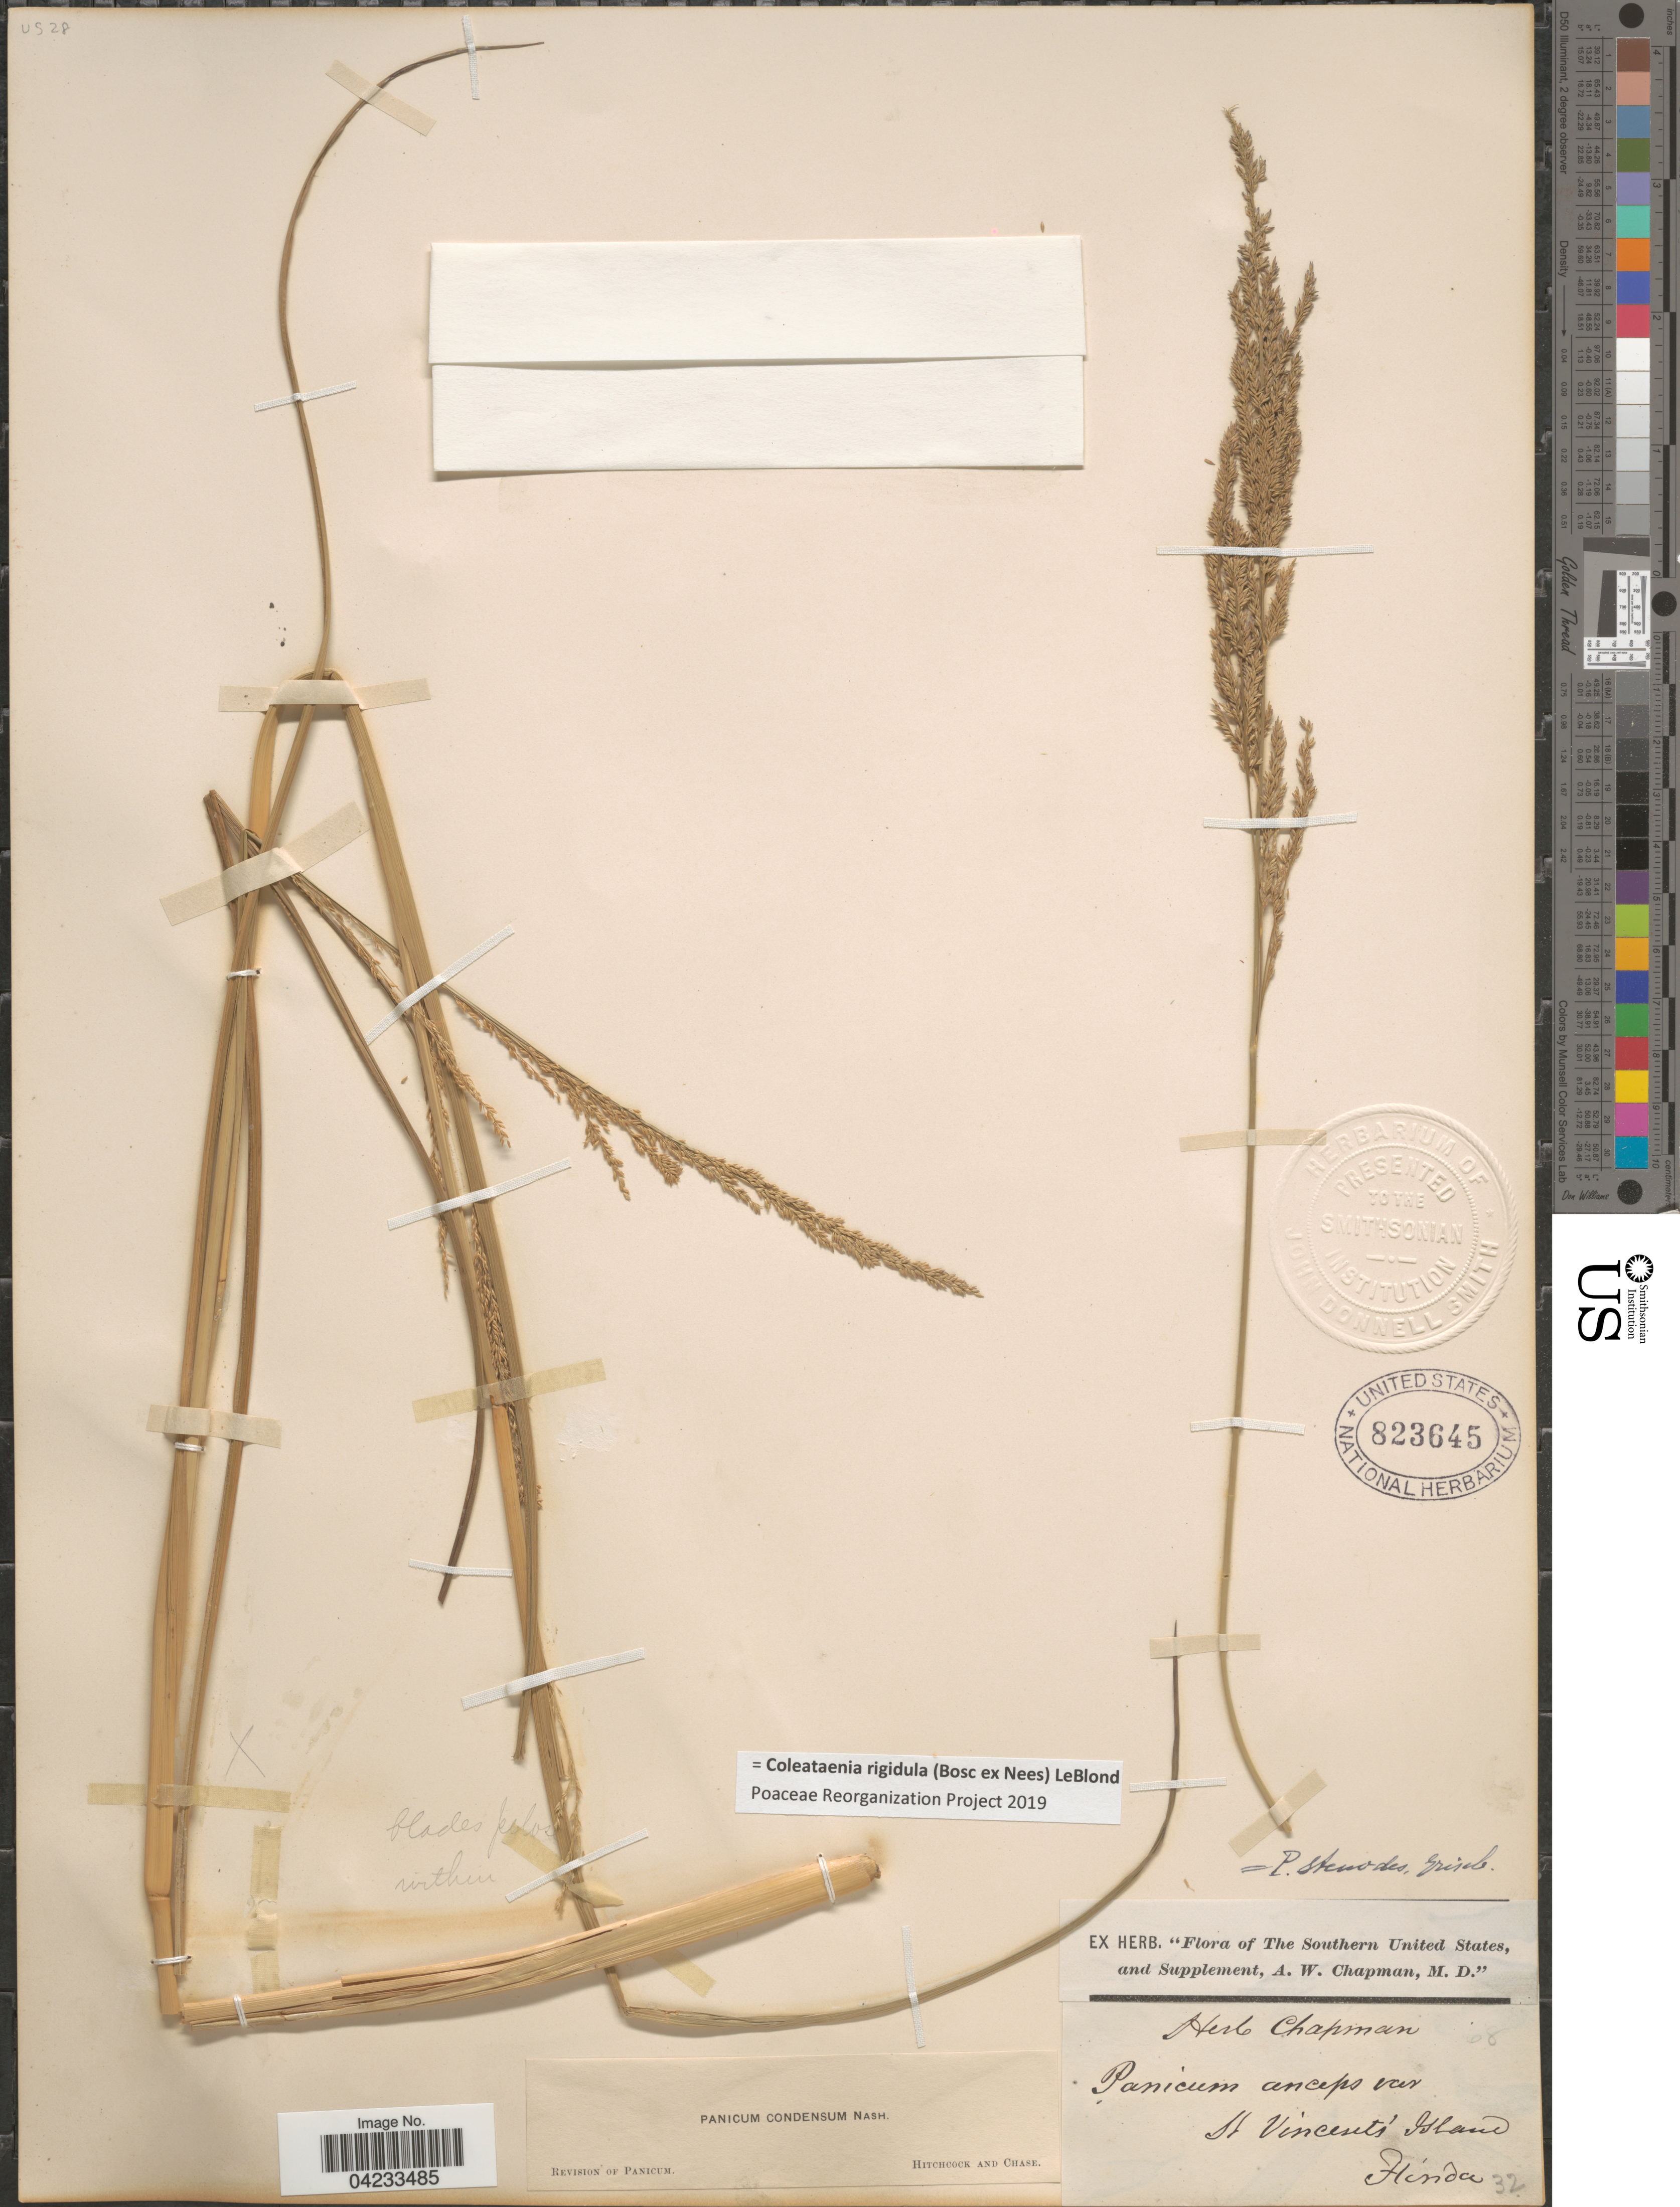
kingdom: Plantae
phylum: Tracheophyta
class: Liliopsida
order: Poales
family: Poaceae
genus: Coleataenia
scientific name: Coleataenia rigidula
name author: (Bosc ex Nees) LeBlond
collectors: A. W. Chapman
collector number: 32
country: United States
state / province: Florida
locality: St Vincent's Island.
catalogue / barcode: US 823645